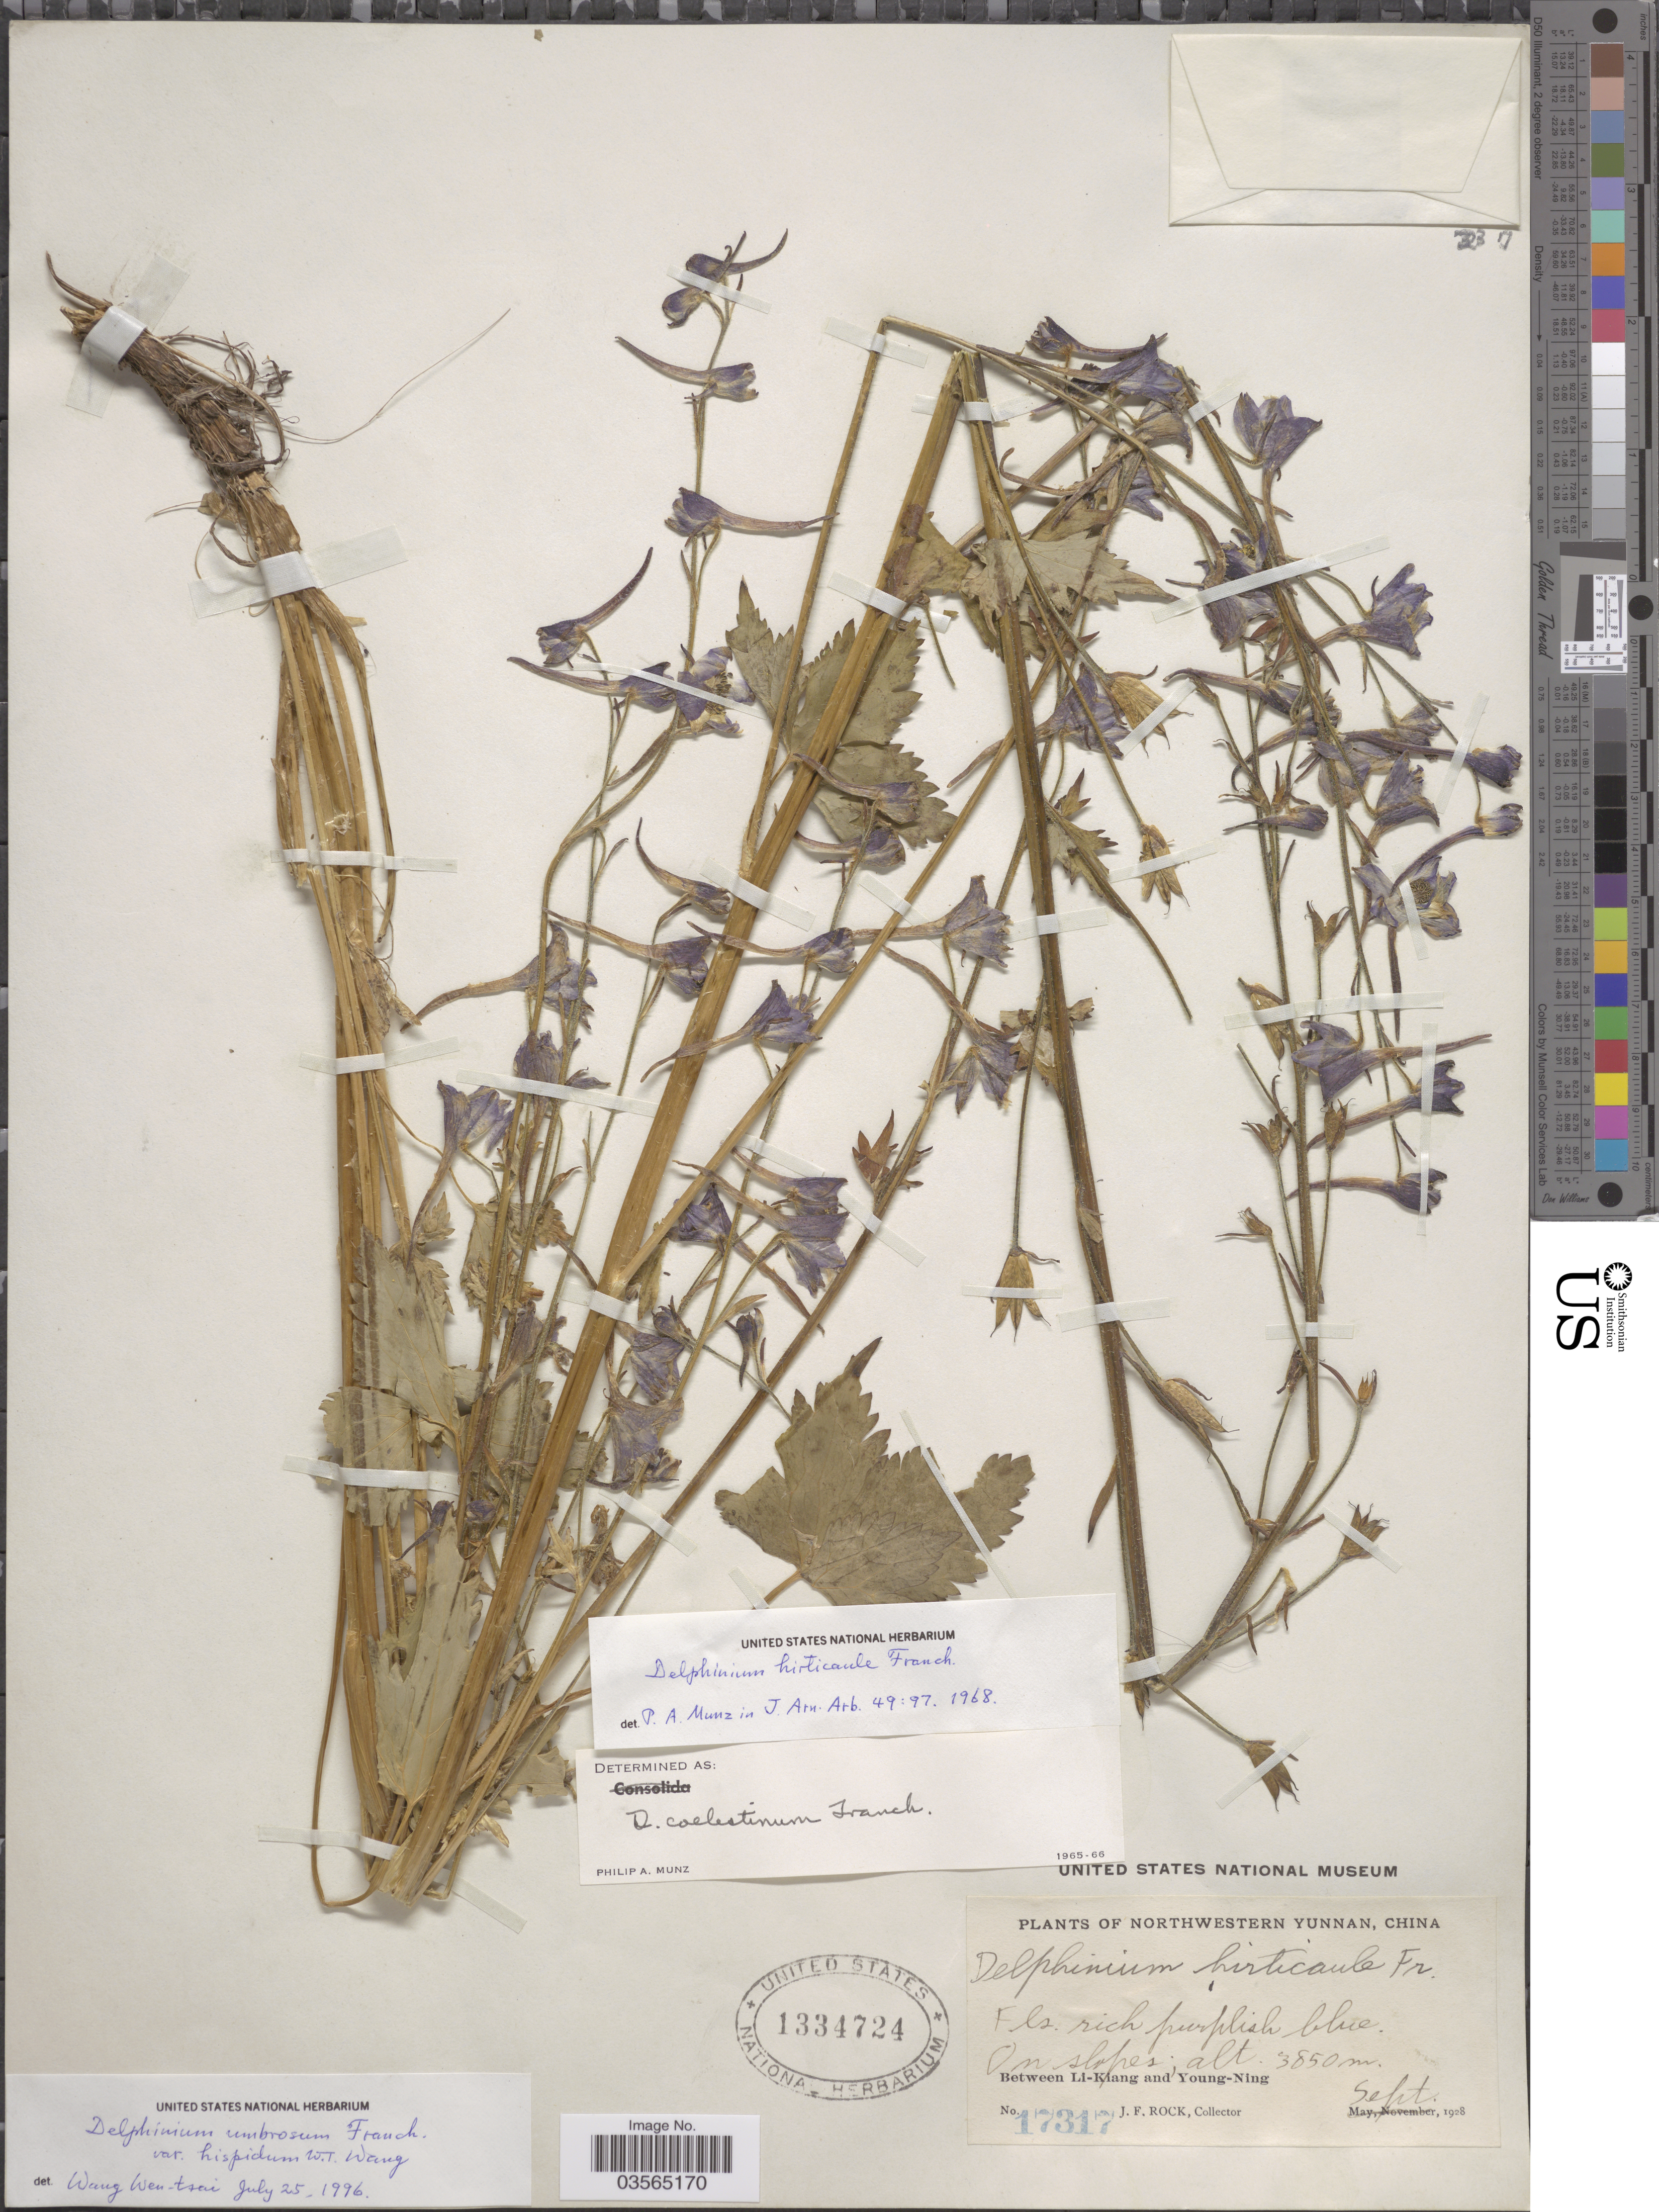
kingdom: Plantae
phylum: Tracheophyta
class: Magnoliopsida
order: Ranunculales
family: Ranunculaceae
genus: Delphinium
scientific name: Delphinium umbrosum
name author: Hand.-Mazz.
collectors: J. Rock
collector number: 17317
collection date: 1928-09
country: China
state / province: Yunnan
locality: Northwestern Yunnan. Between Li-Kiang and Young-Ning.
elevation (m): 3850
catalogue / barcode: US 1334724